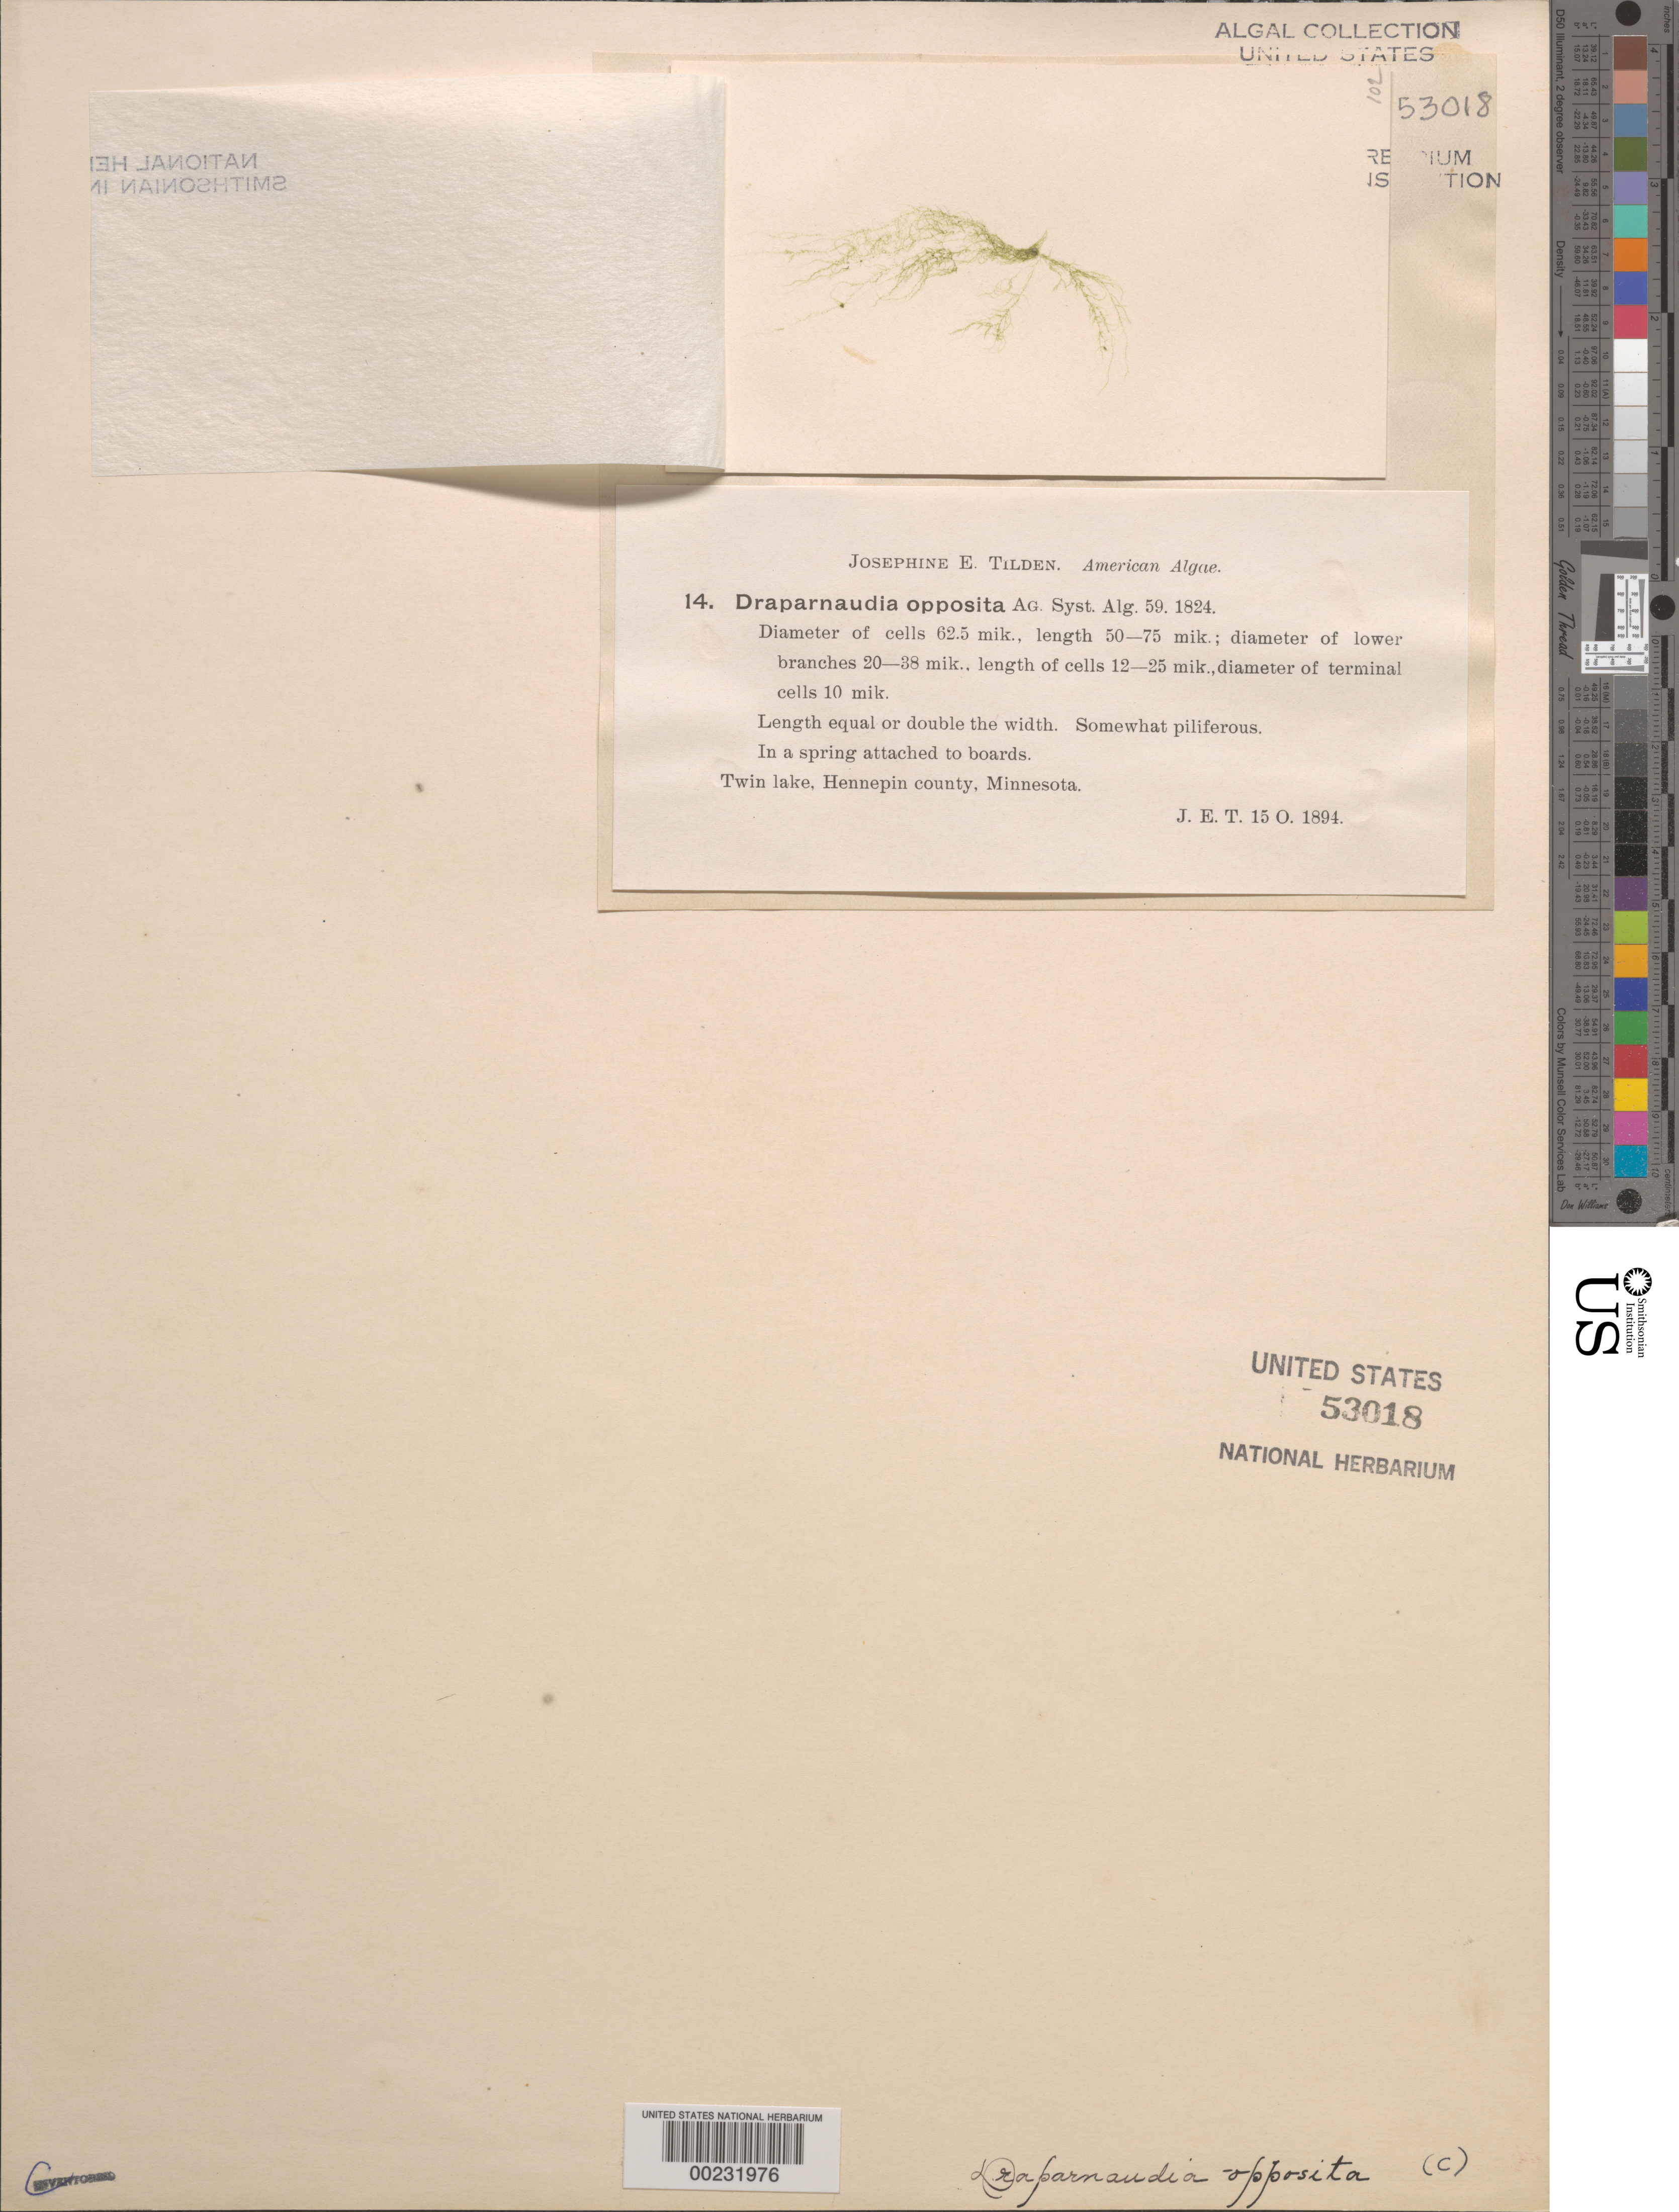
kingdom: Plantae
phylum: Chlorophyta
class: Chlorophyceae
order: Chaetophorales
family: Chaetophoraceae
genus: Draparnaldia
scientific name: Draparnaldia opposita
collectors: J. E. Tilden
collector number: JET 14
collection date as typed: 15 Oct 1894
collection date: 1894-10-15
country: United States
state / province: Minnesota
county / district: Hennepin County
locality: Twin Lake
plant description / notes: Tilden, American Algae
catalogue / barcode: US 53018